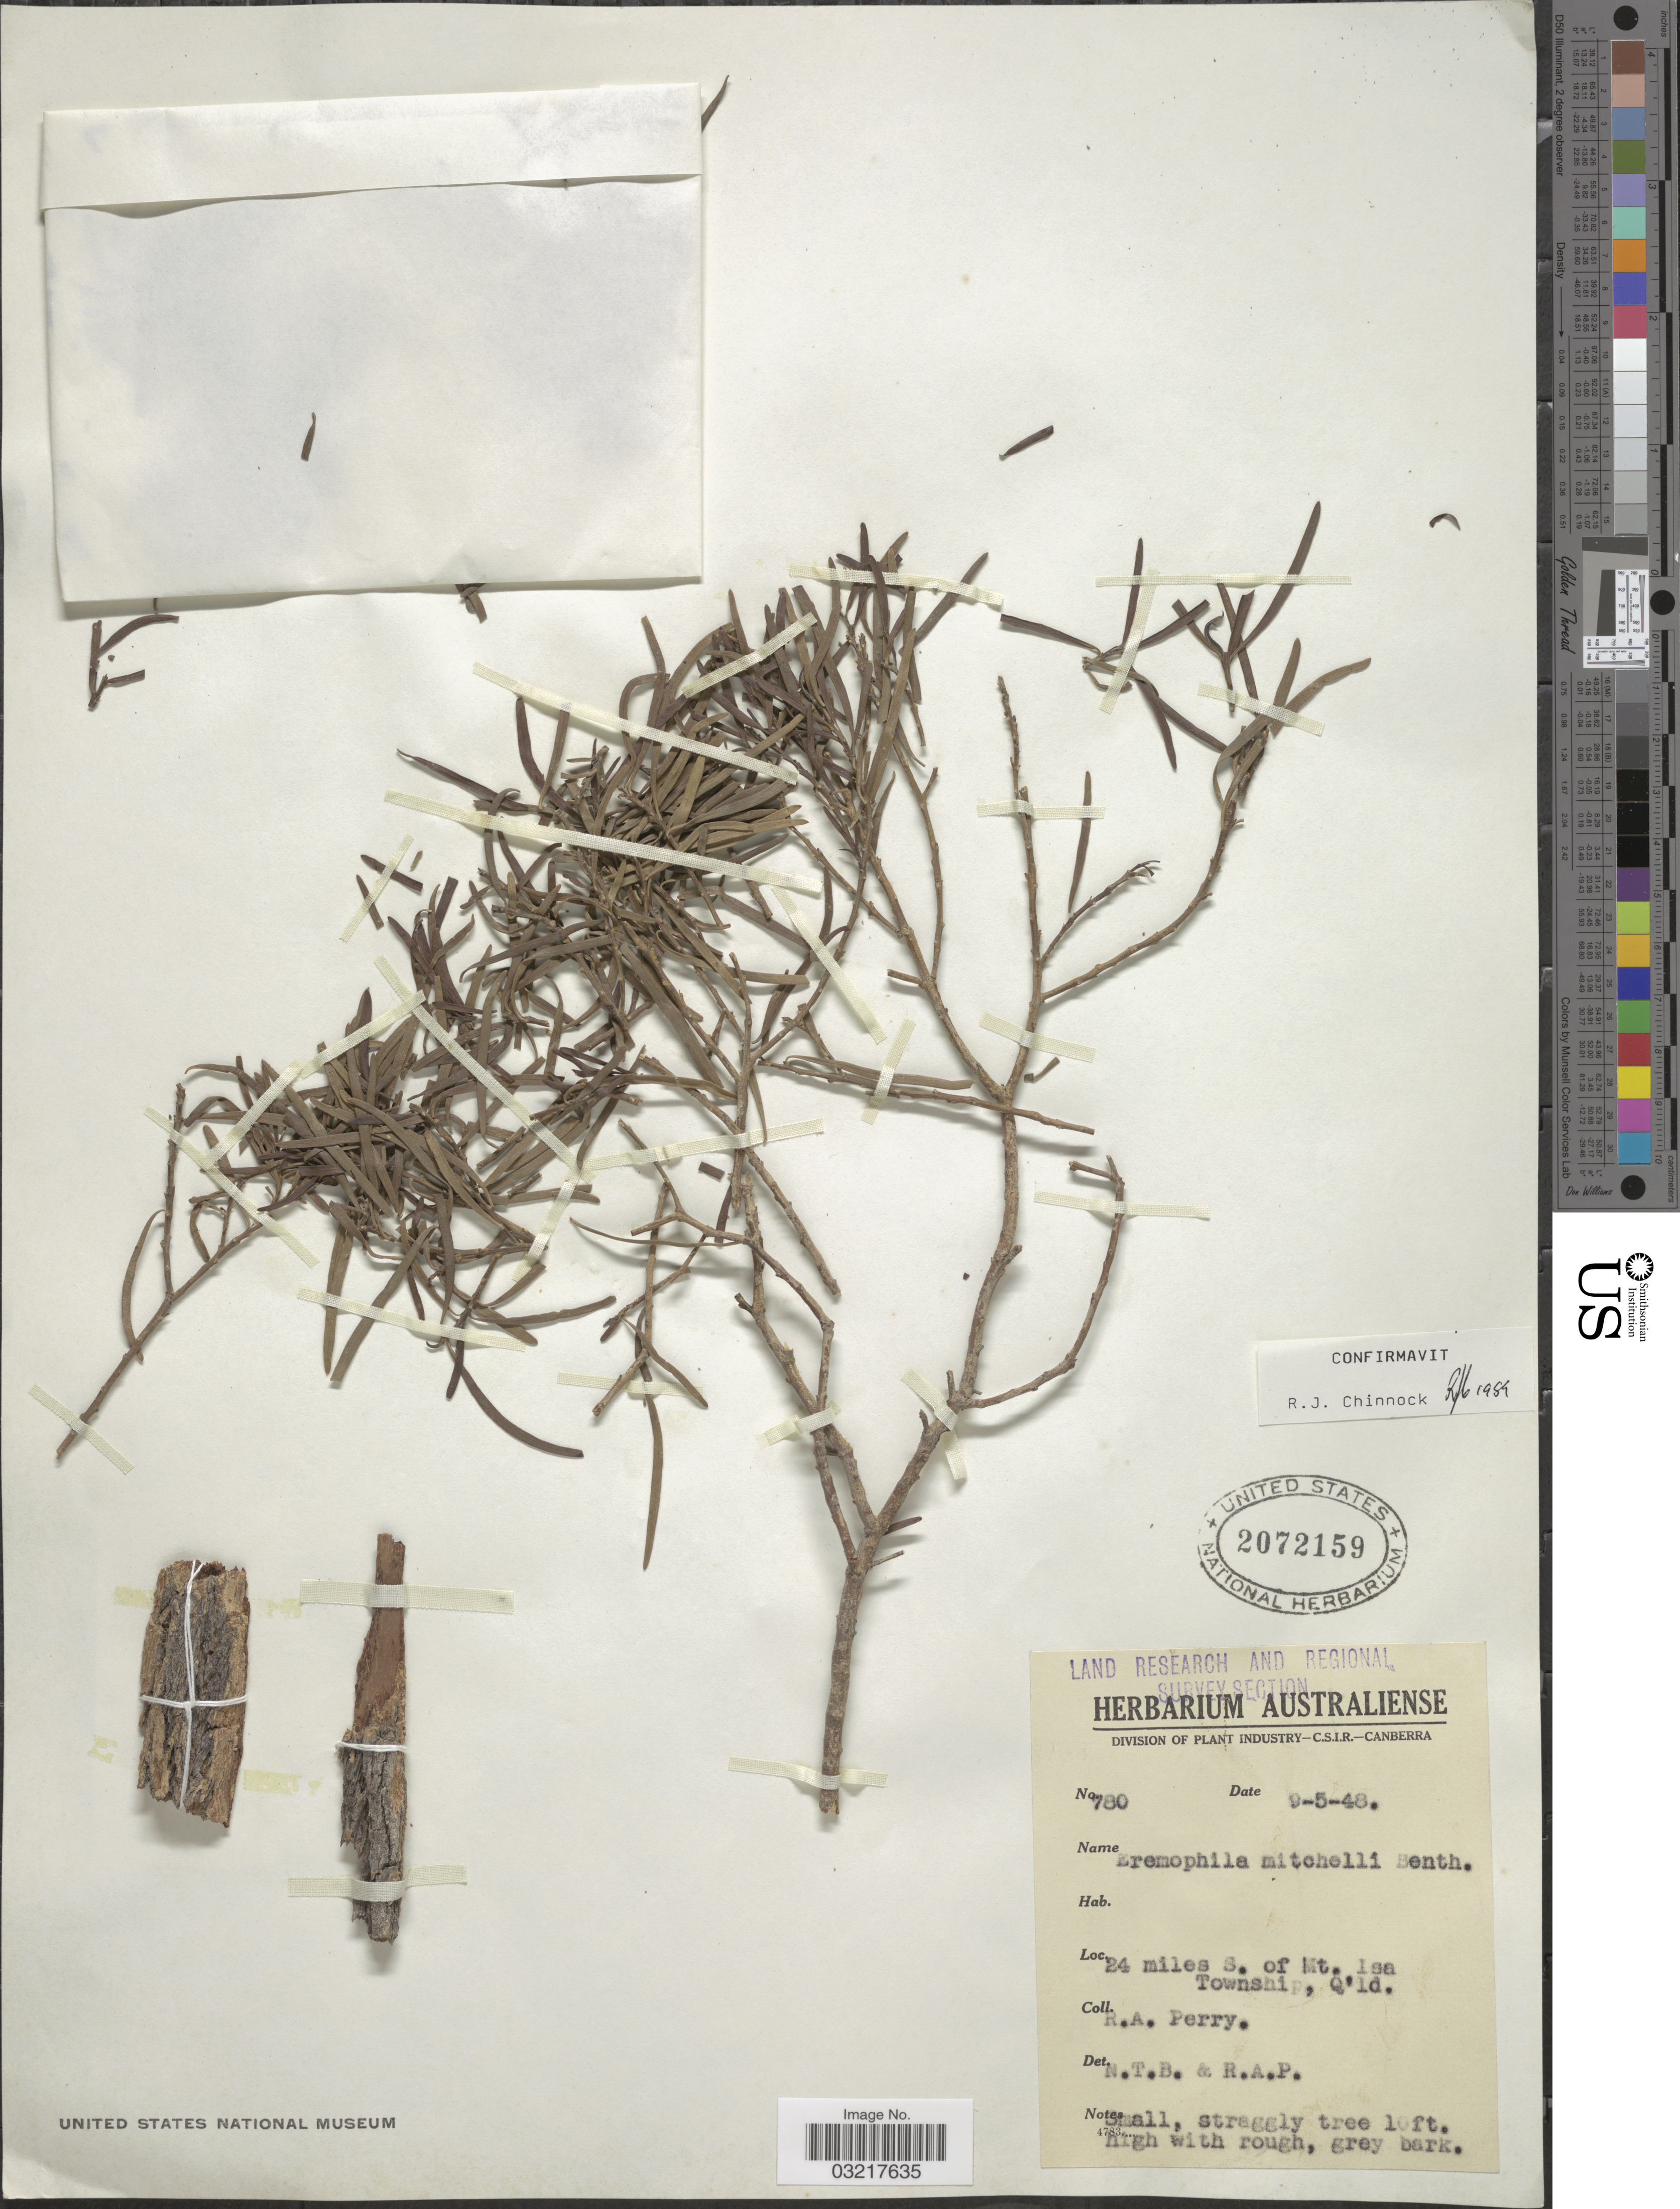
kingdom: Plantae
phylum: Tracheophyta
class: Magnoliopsida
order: Lamiales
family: Scrophulariaceae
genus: Eremophila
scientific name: Eremophila mitchellii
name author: Benth.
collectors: Perry, R. A.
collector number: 780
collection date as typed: Transcribed d/m/y: 9/5/48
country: Australia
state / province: Queensland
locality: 24 miles S. of Mt. Isa Township, Q' ld.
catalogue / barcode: US 2072159